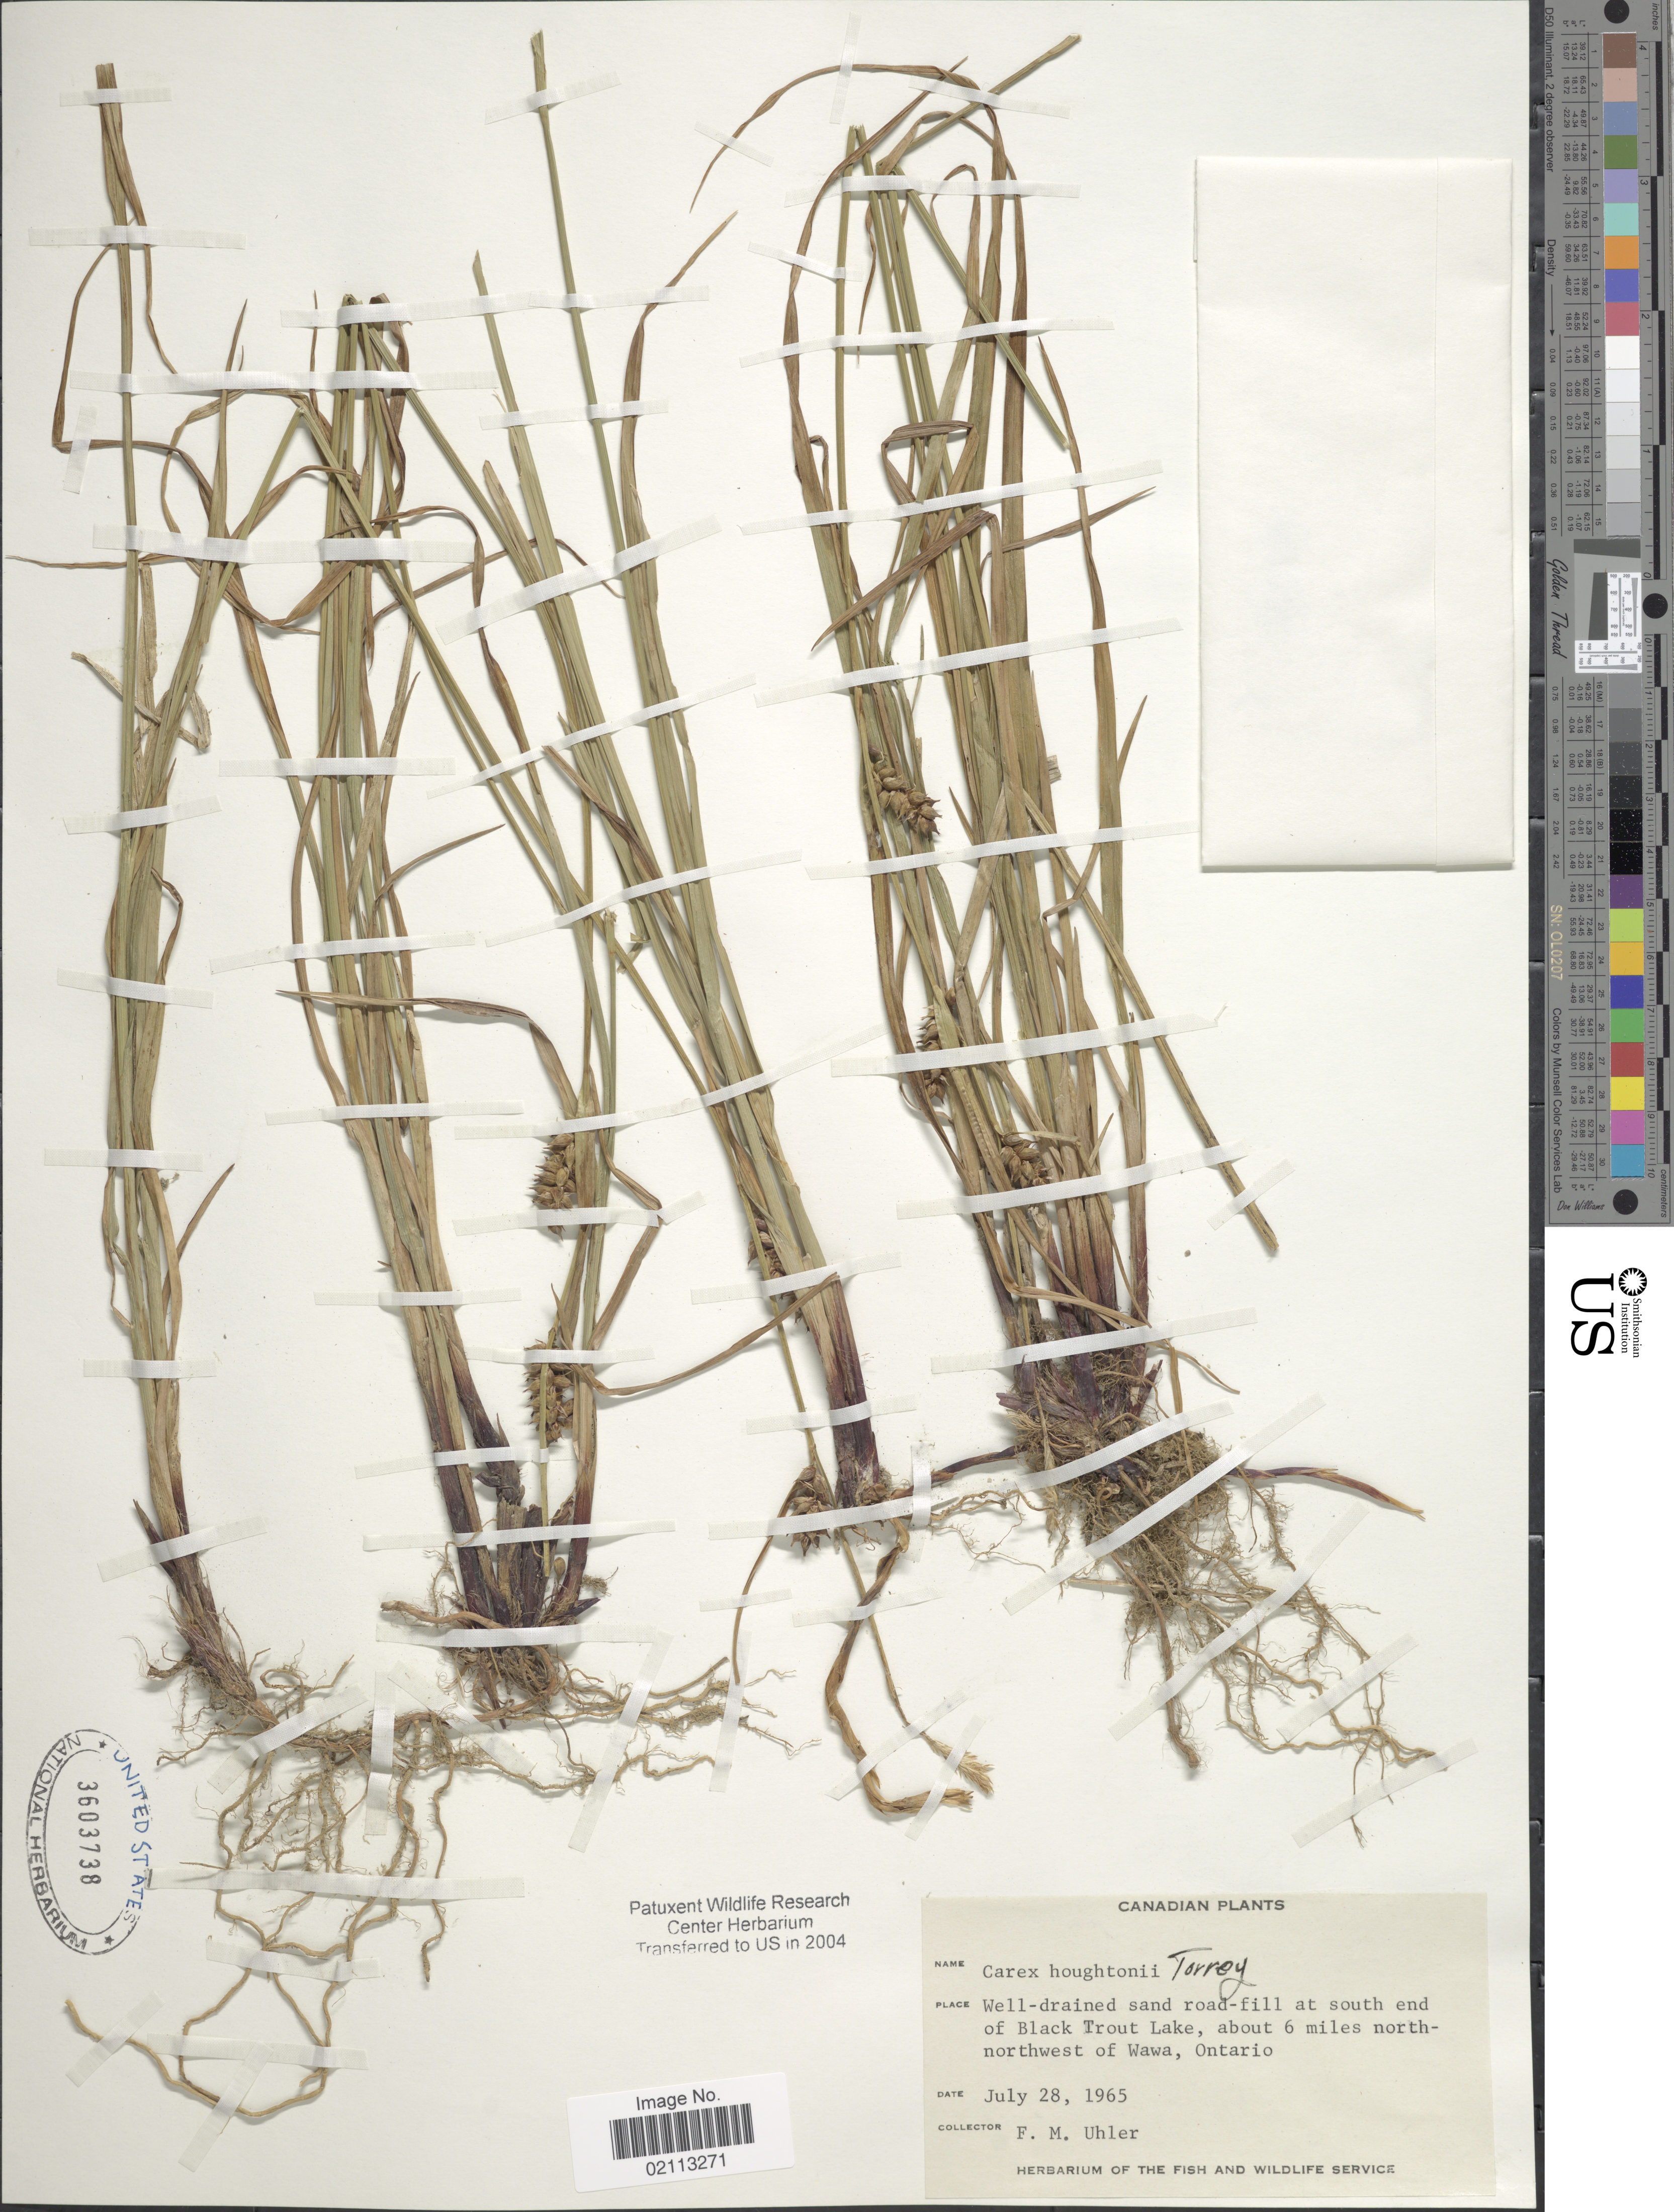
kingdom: Plantae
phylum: Tracheophyta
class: Liliopsida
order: Poales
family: Cyperaceae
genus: Carex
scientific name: Carex houghtoniana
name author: Torr. ex Dewey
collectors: F. M. Uhler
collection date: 1965-07-28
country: Canada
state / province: Ontario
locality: Well-drained sand road-fill at south end of Black Trout Lake, About 6 miles northwest of Wawa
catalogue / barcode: US 3603738